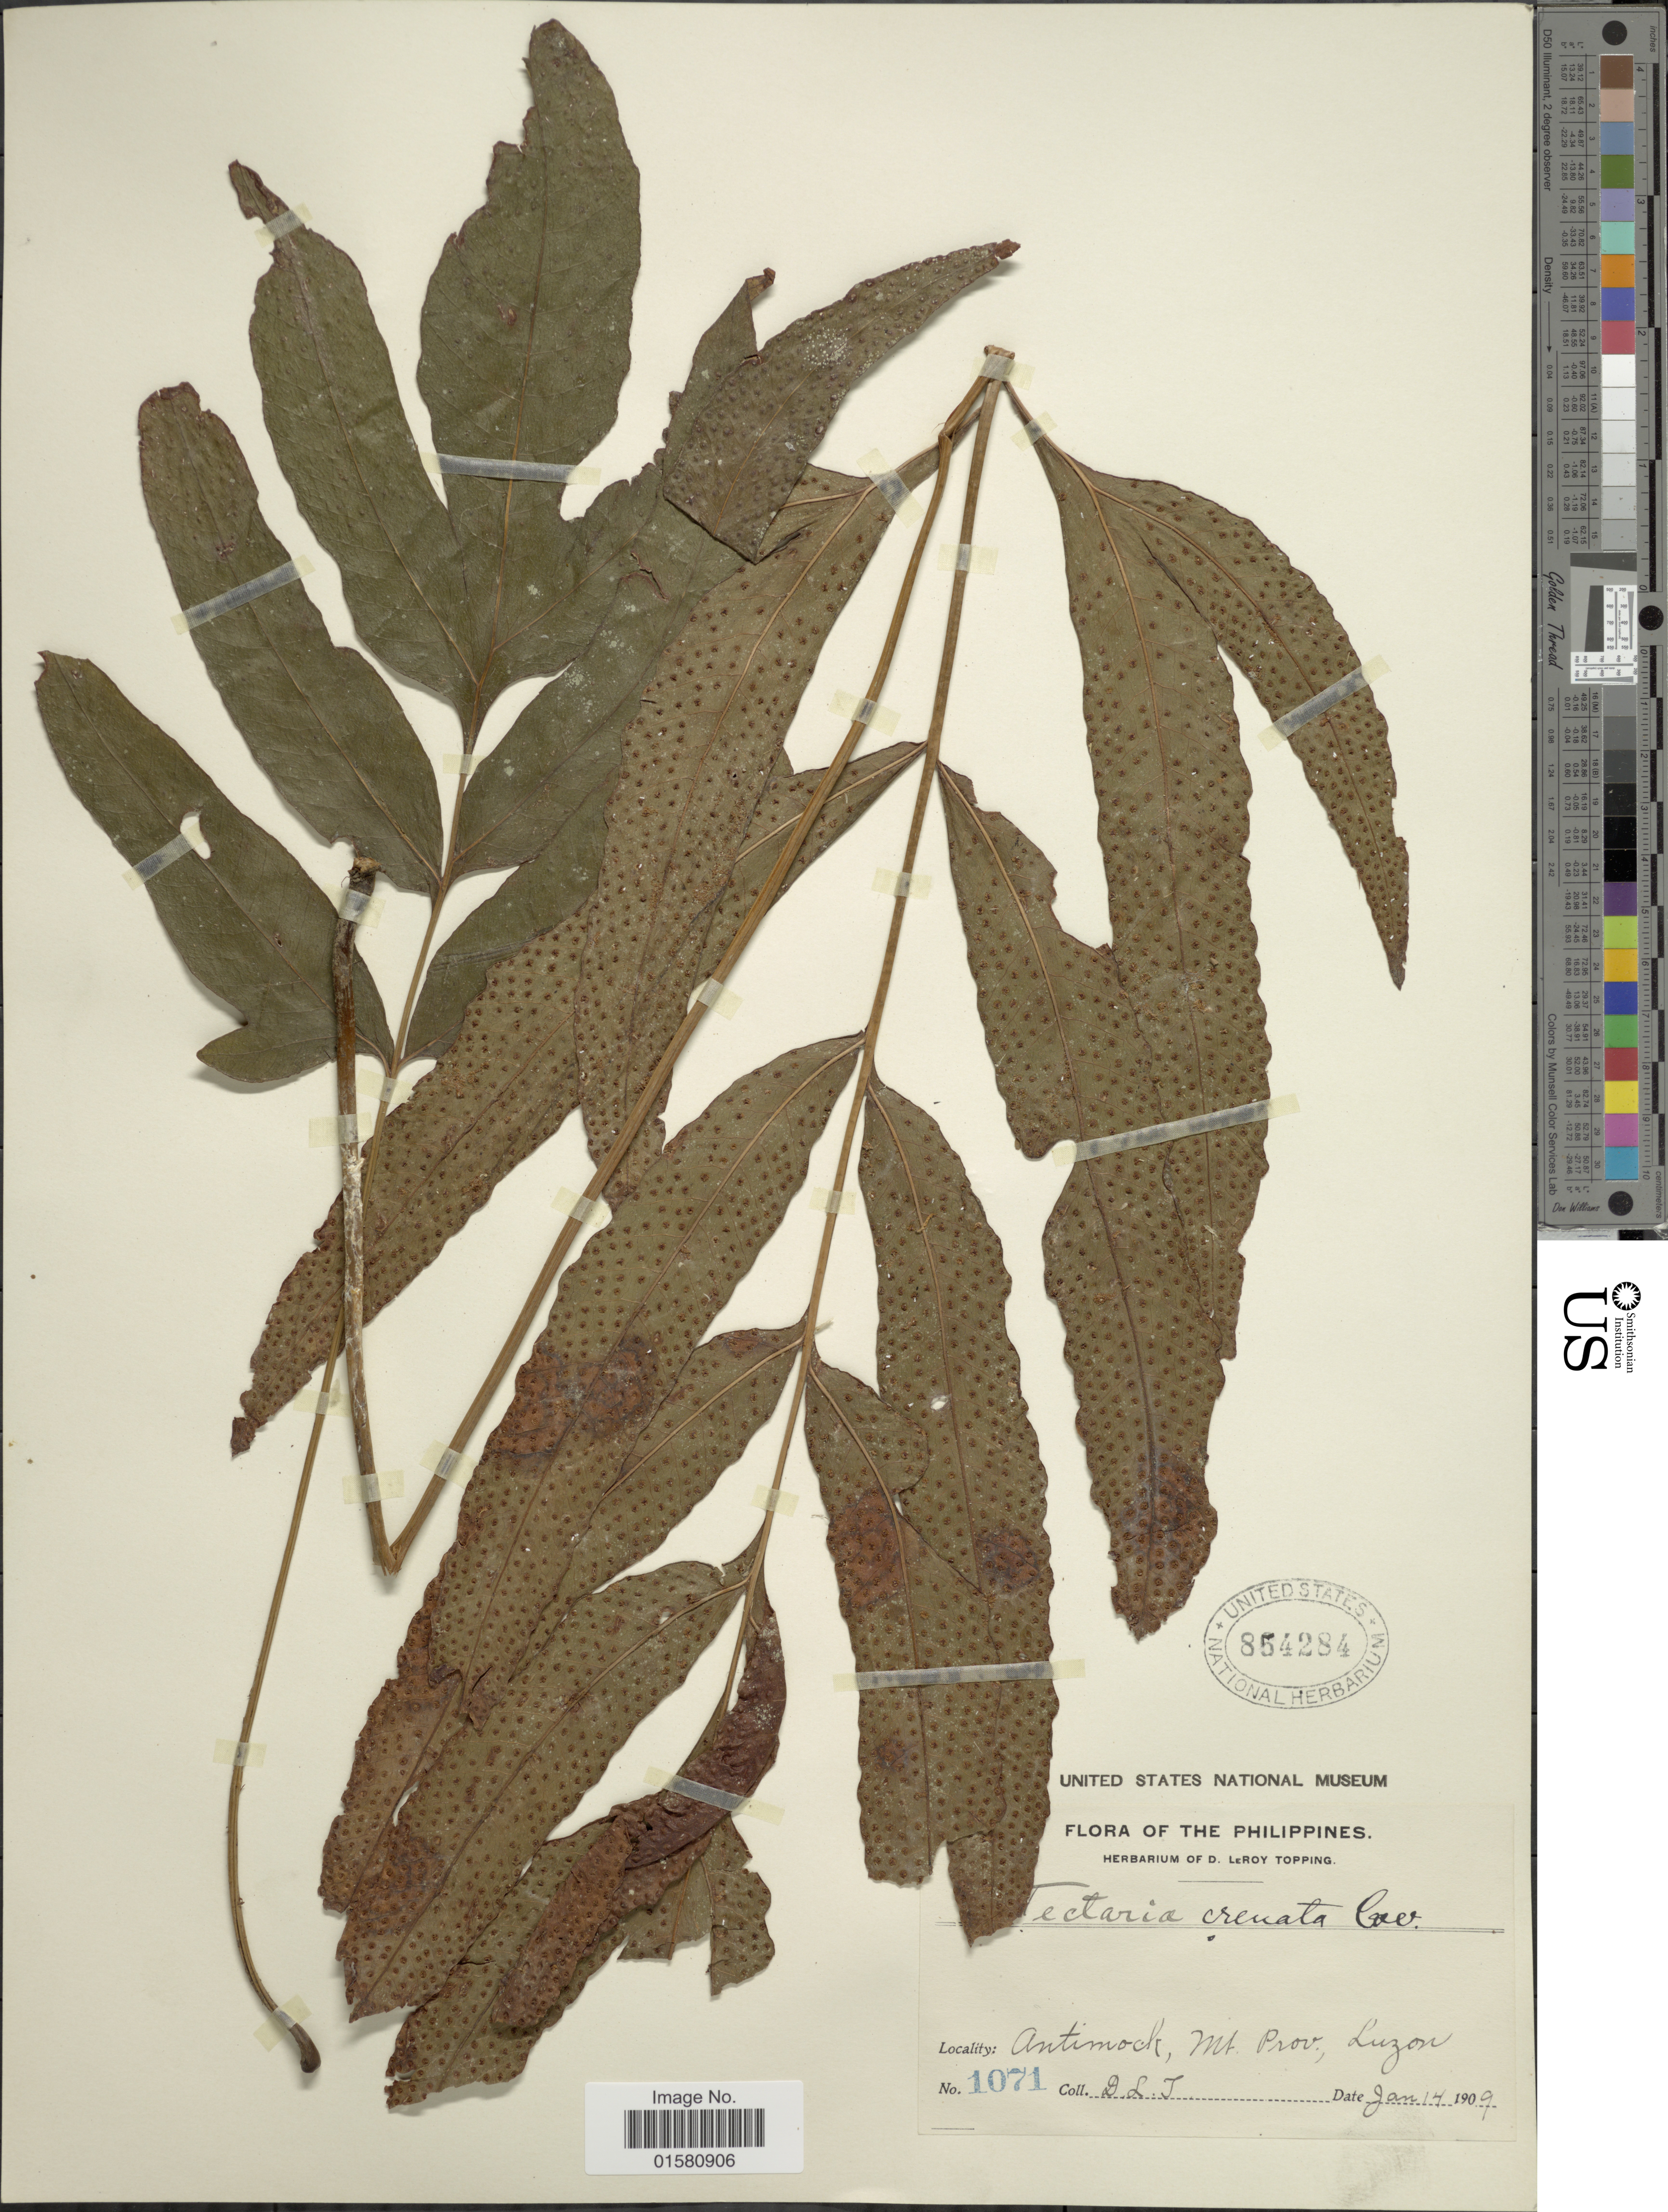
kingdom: Plantae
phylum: Tracheophyta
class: Polypodiopsida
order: Polypodiales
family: Tectariaceae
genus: Tectaria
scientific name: Tectaria crenata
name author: Cav.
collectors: D. L. Topping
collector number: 1071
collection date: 1909-01-14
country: Philippines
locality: Antomock, Mt. Prov. Luzon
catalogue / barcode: US 854284